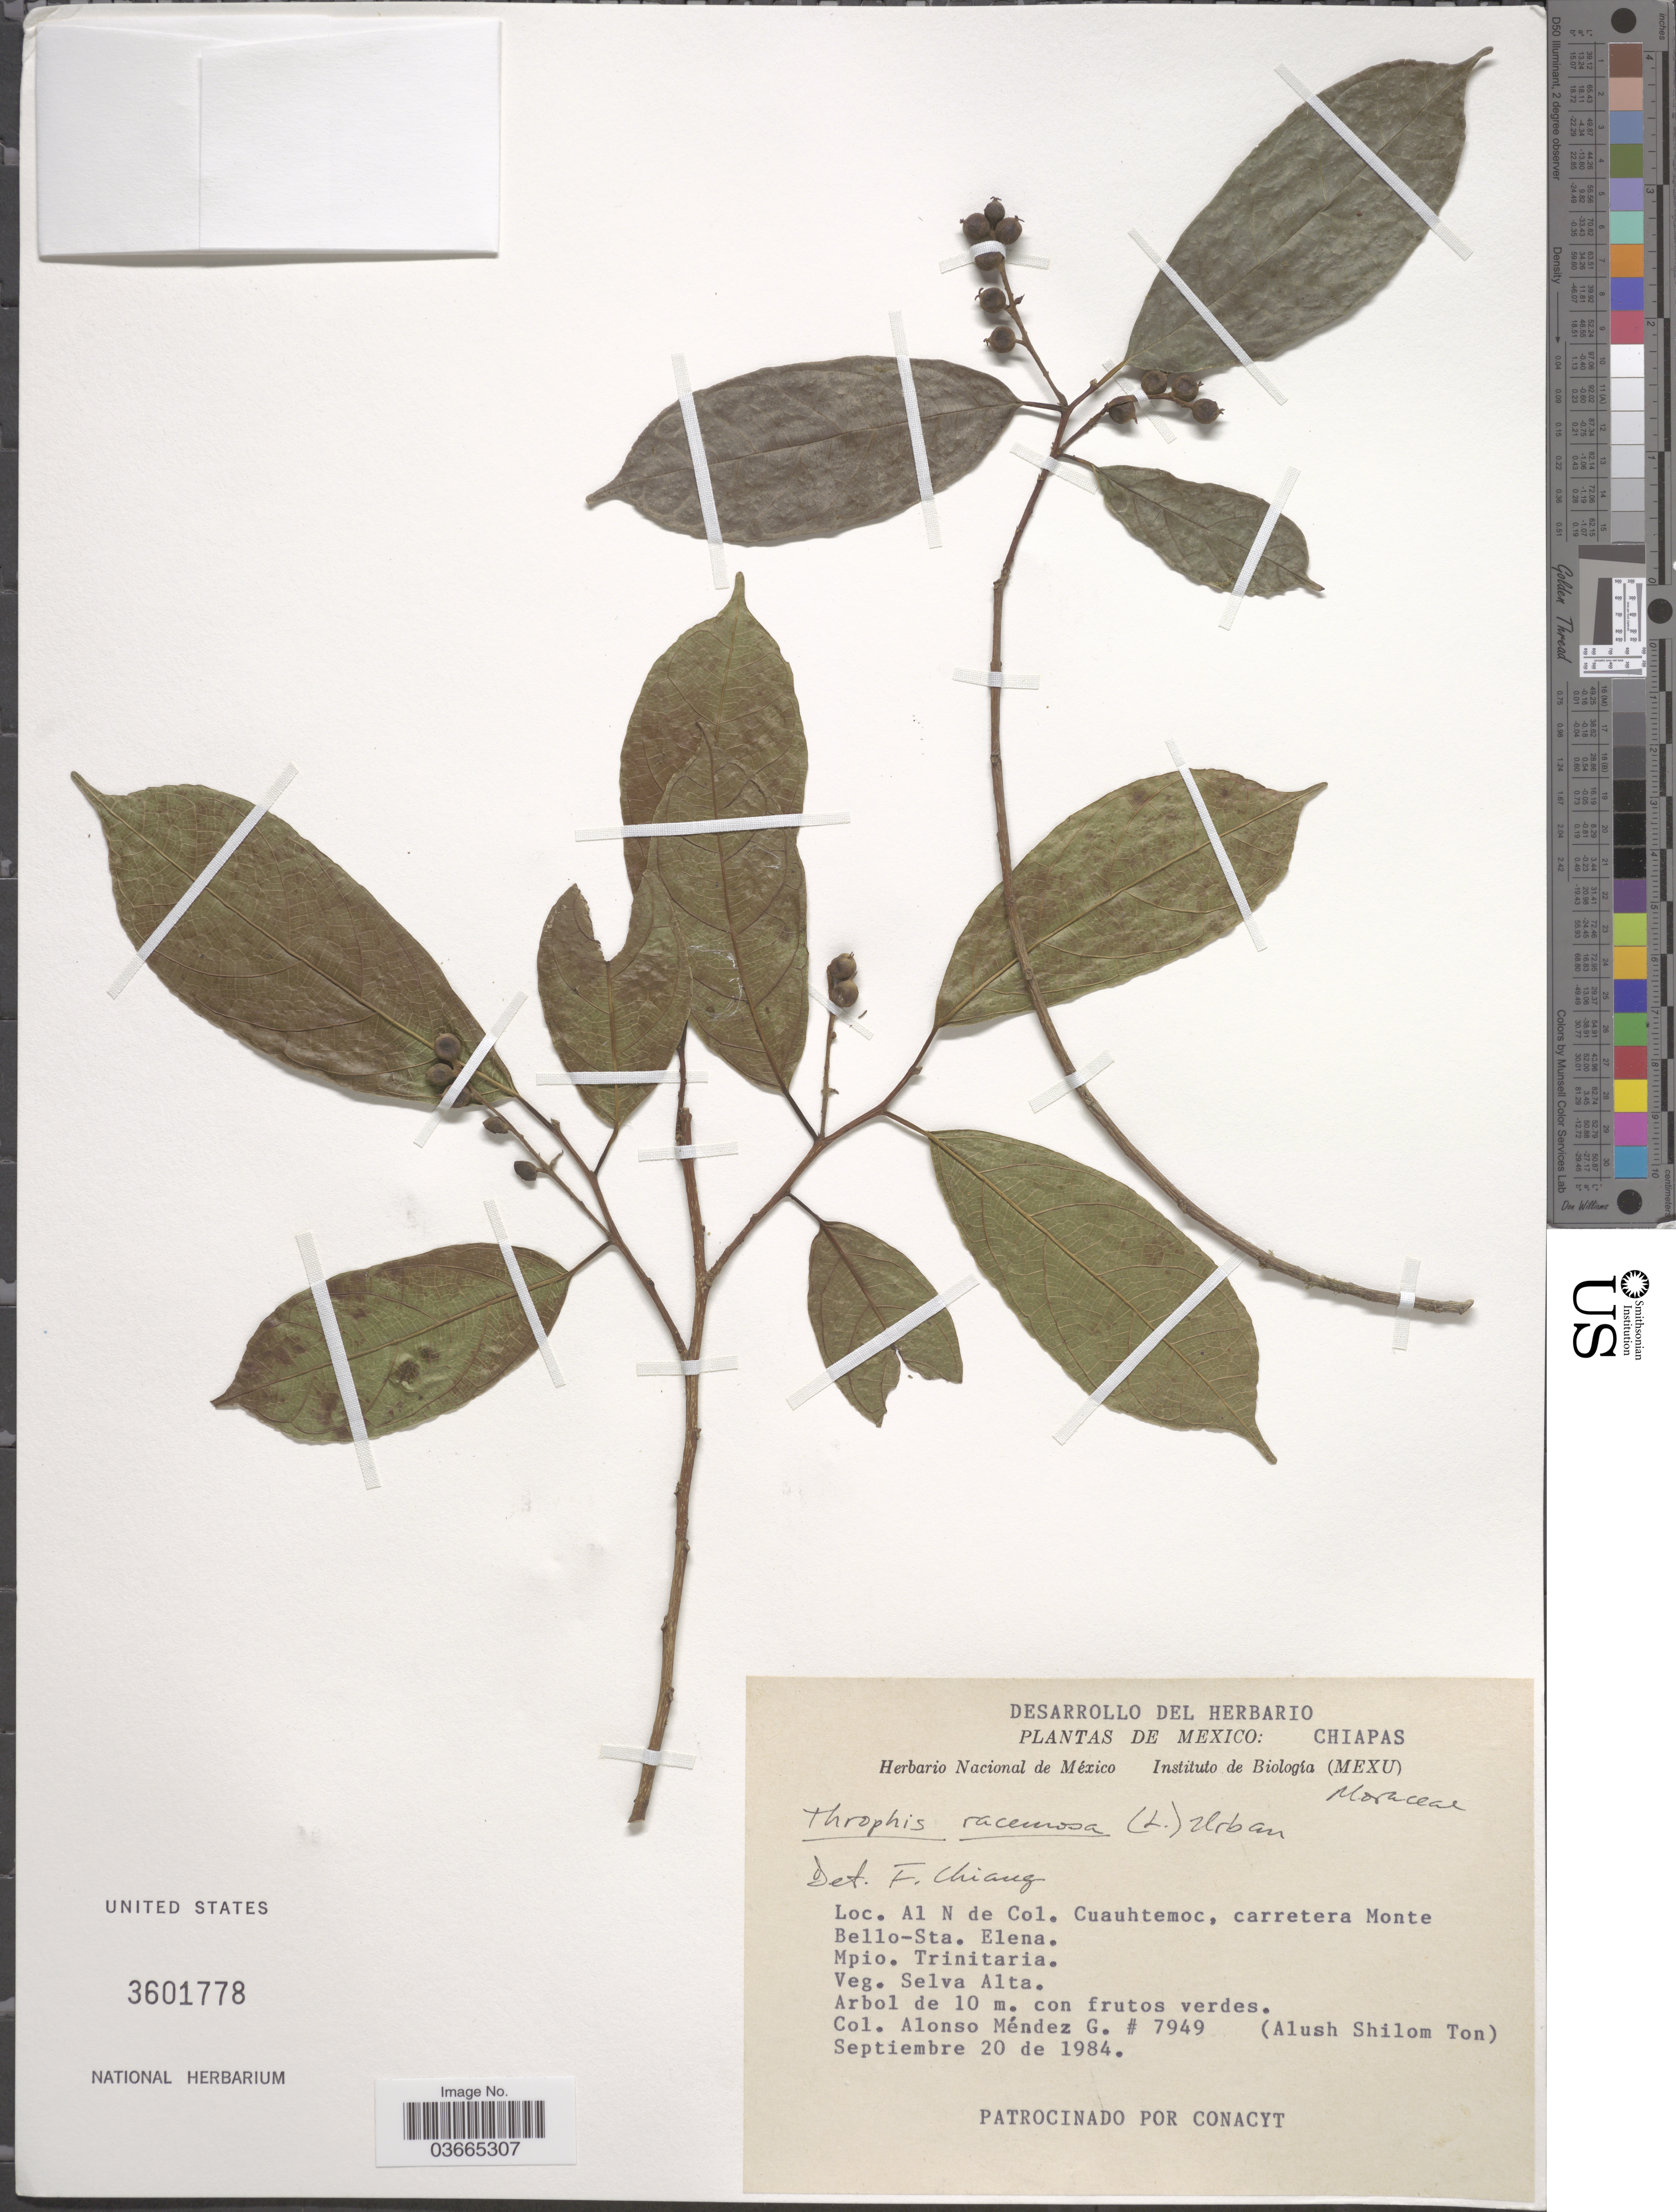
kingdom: Plantae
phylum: Tracheophyta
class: Magnoliopsida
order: Rosales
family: Moraceae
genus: Trophis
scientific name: Trophis racemosa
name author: (L.) Urb.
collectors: A. Méndez G. & A. M. Ton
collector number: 7949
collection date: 1984-09-20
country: Mexico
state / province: Chiapas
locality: Al N. de Col. Cuauhtemoc, carretera Monte Bello-Sta. Elena. Mpio. Trinitaria.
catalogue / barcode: US 3601778